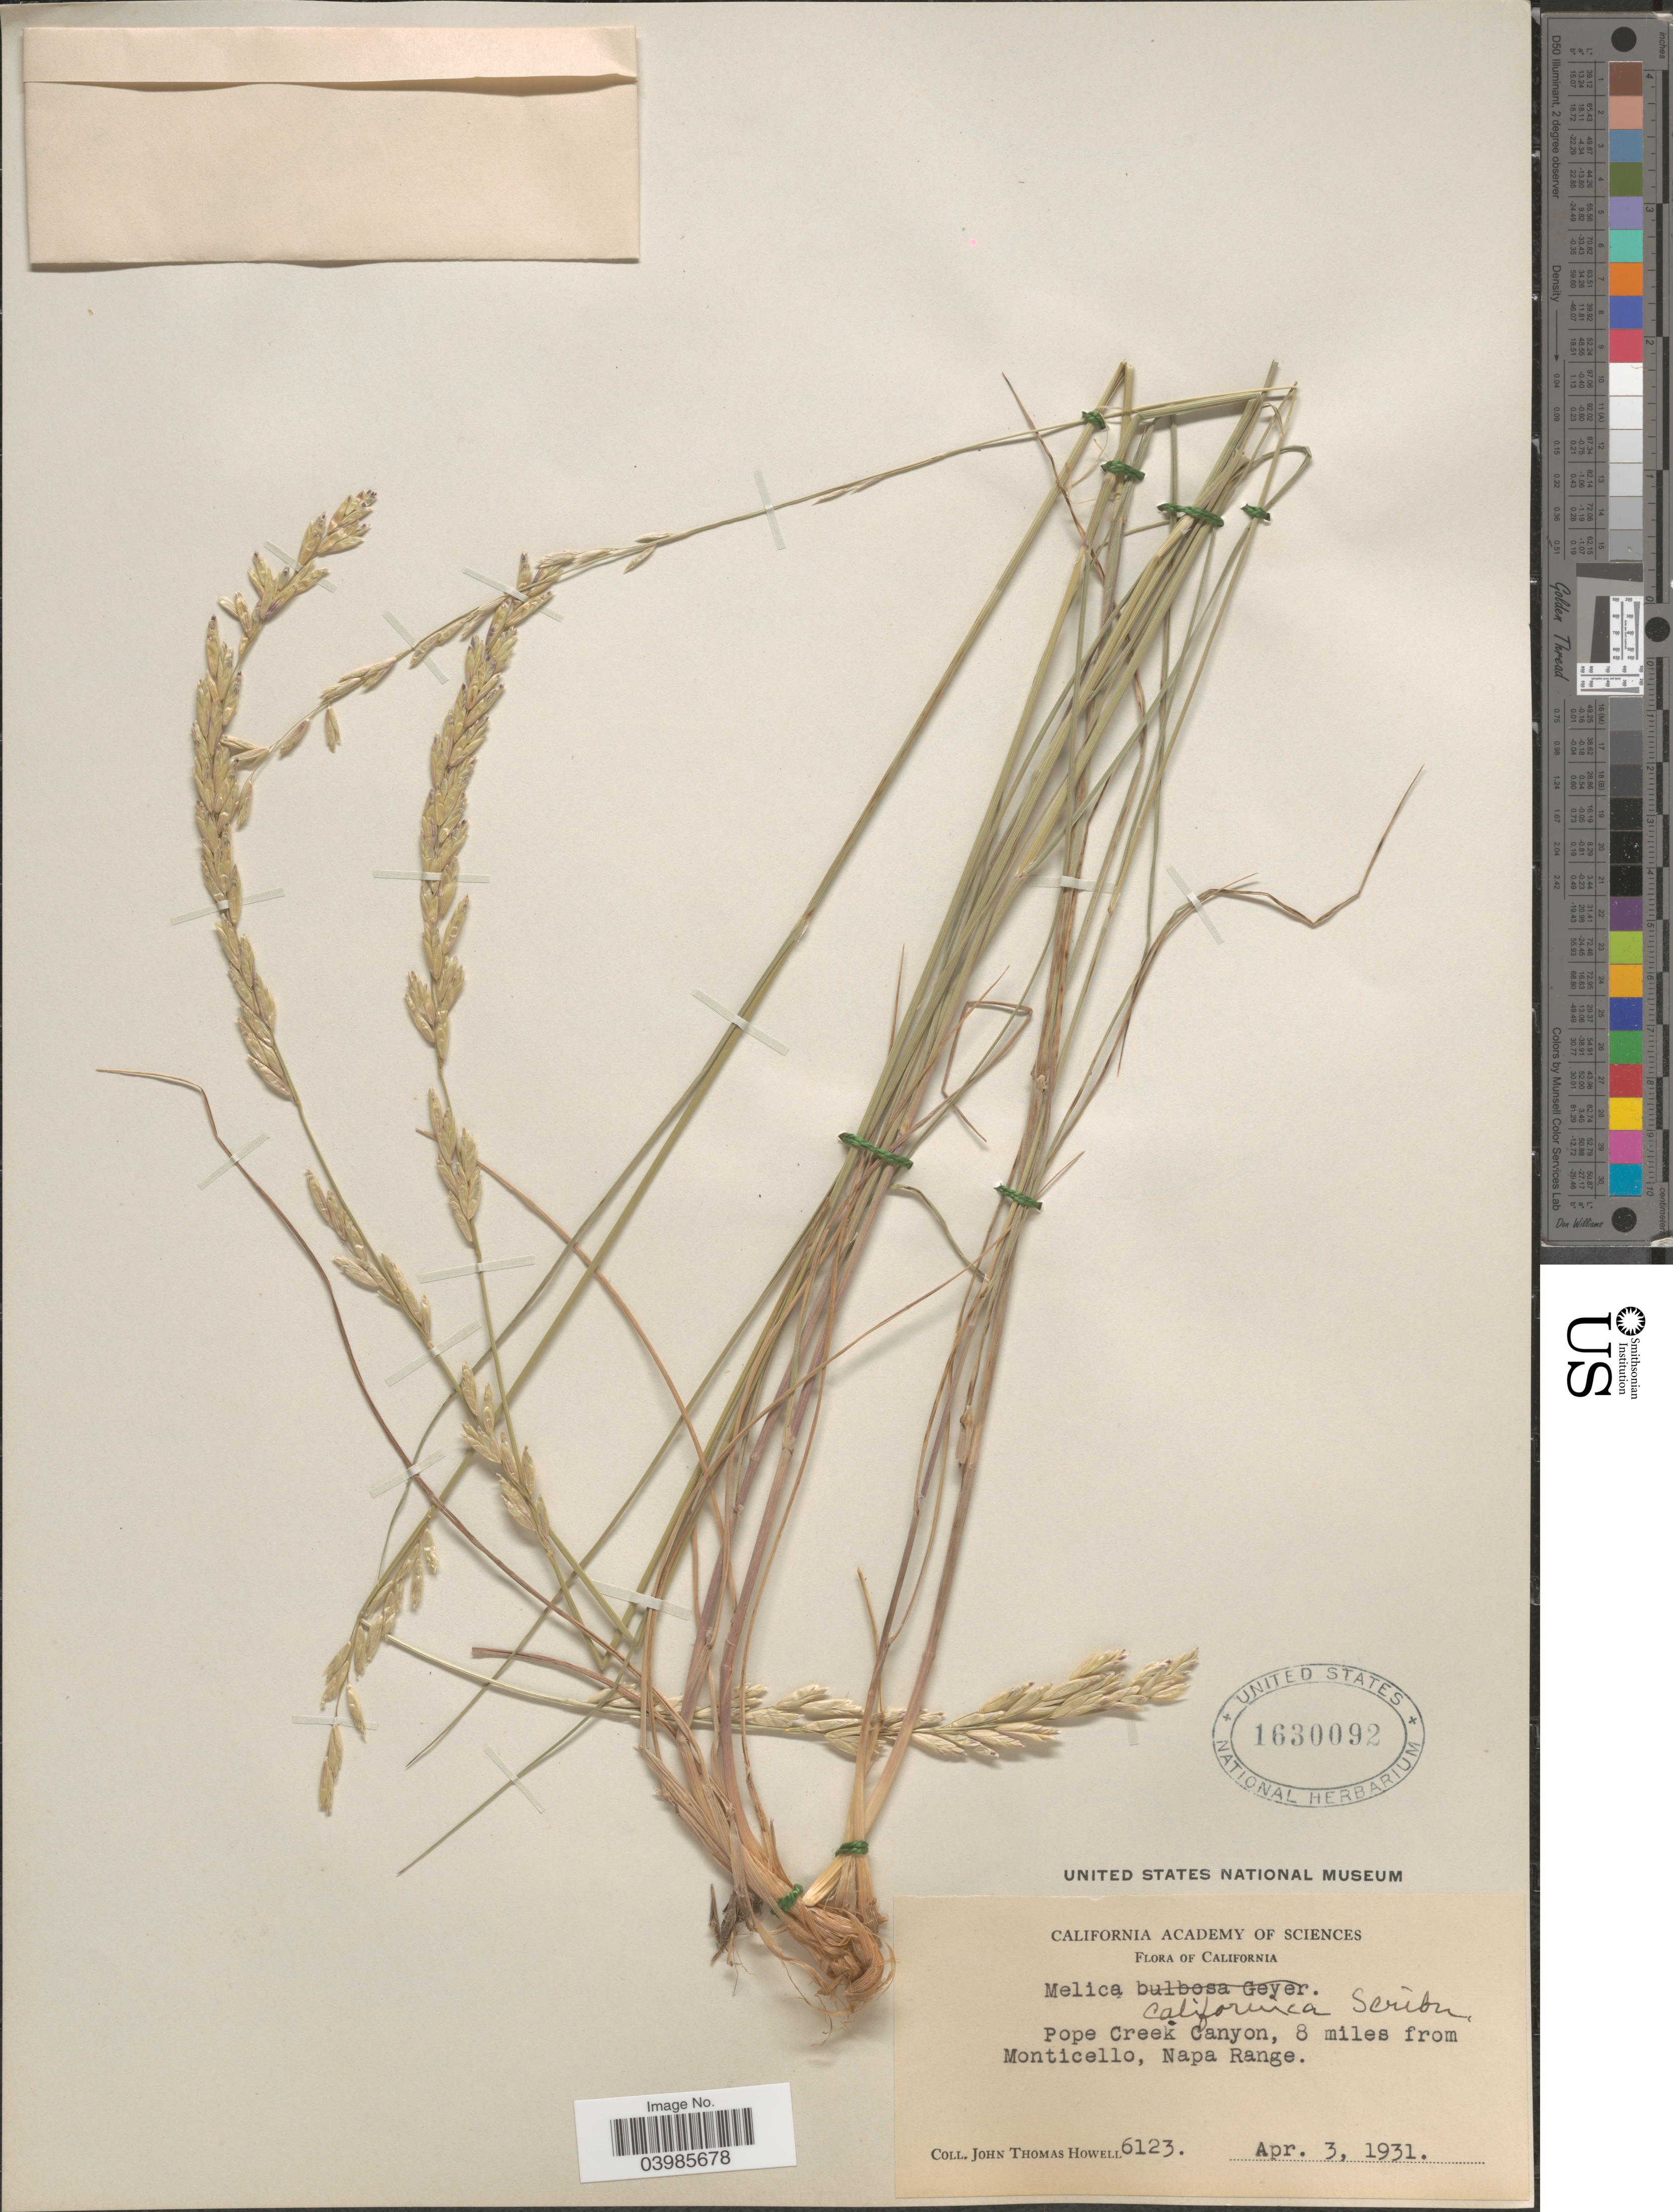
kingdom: Plantae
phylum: Tracheophyta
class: Liliopsida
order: Poales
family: Poaceae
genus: Melica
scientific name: Melica californica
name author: Scribn.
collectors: J. T. Howell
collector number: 6123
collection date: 1931-04-03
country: United States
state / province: California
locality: Pope Creek Canyon, 8 miles from Monticello, Napa Range.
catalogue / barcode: US 1630092